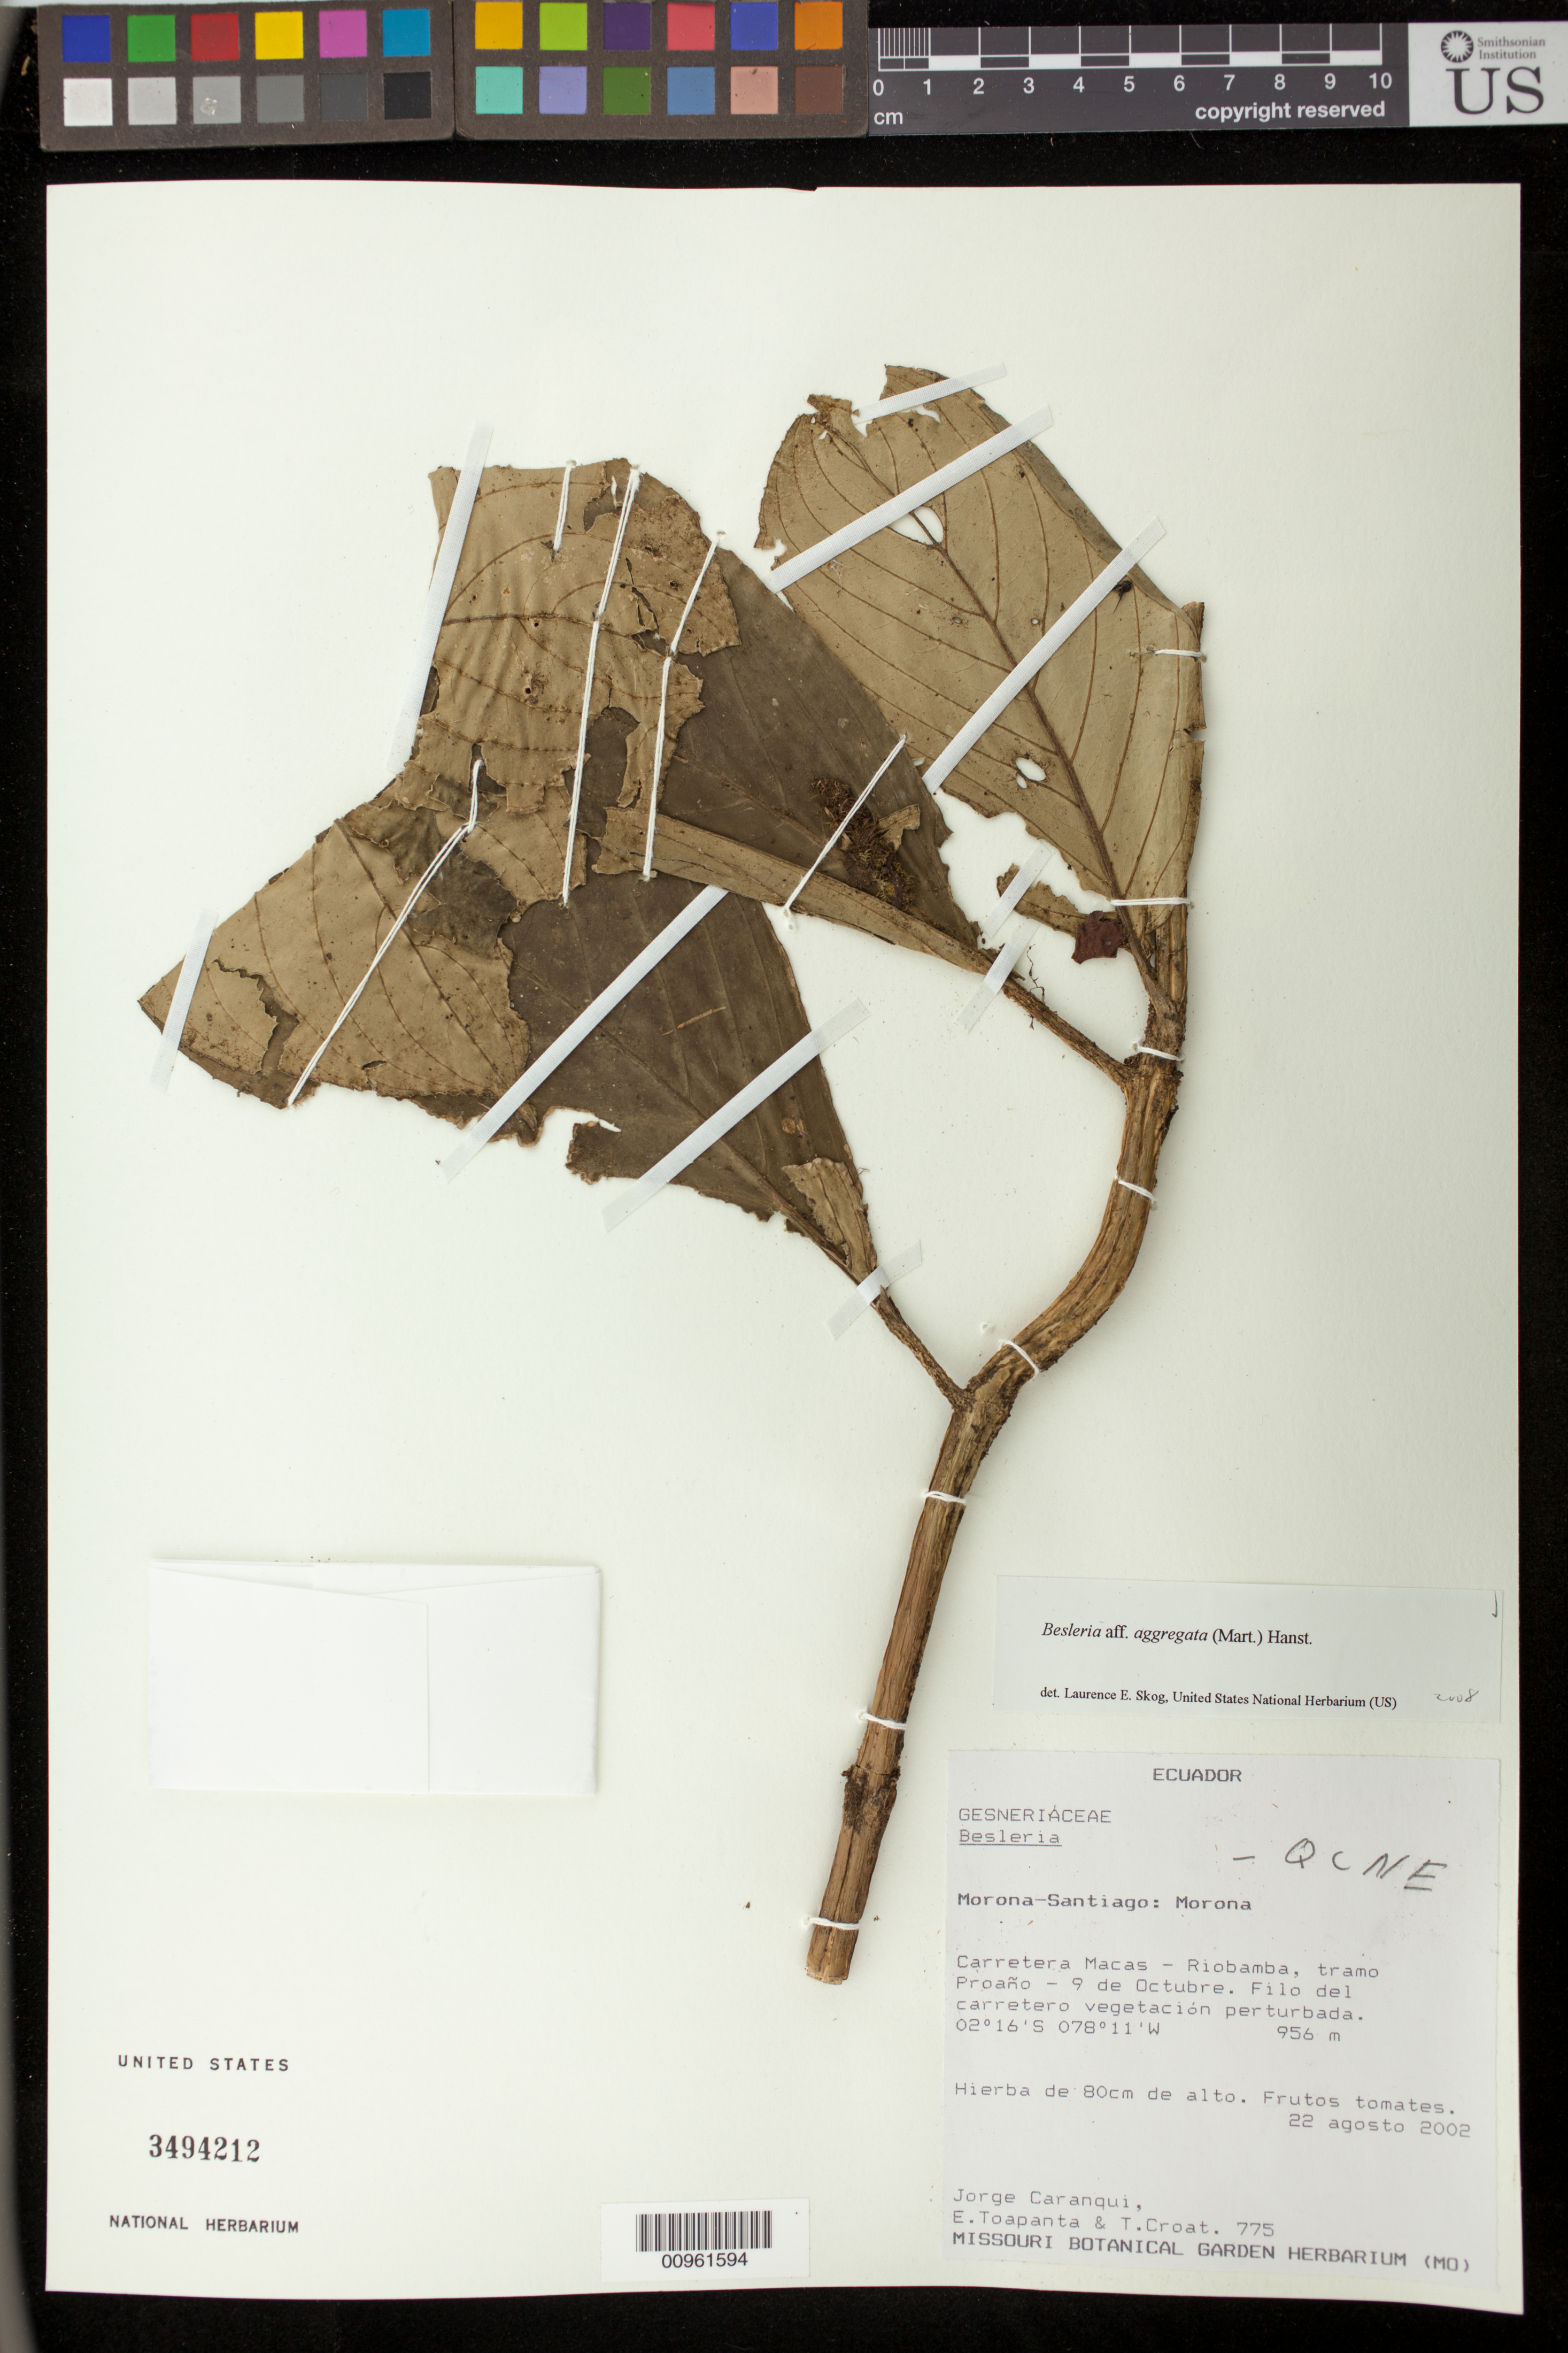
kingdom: Plantae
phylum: Tracheophyta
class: Magnoliopsida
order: Lamiales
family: Gesneriaceae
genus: Besleria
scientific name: Besleria aggregata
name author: (Mart.) Hanst.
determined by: Skog, Laurence E.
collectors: J. Caranqui, E. Toapanta & T. B. Croat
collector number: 775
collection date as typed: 22 Aug 2002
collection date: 2002-08-22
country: Ecuador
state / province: Morona-Santiago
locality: Morona-Santiago: Morona. Carretera Macas-Riobamba, tramo Proaño-9 de Octubre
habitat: Filo del carretero vegetación perturbada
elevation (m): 956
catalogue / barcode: US 3494212